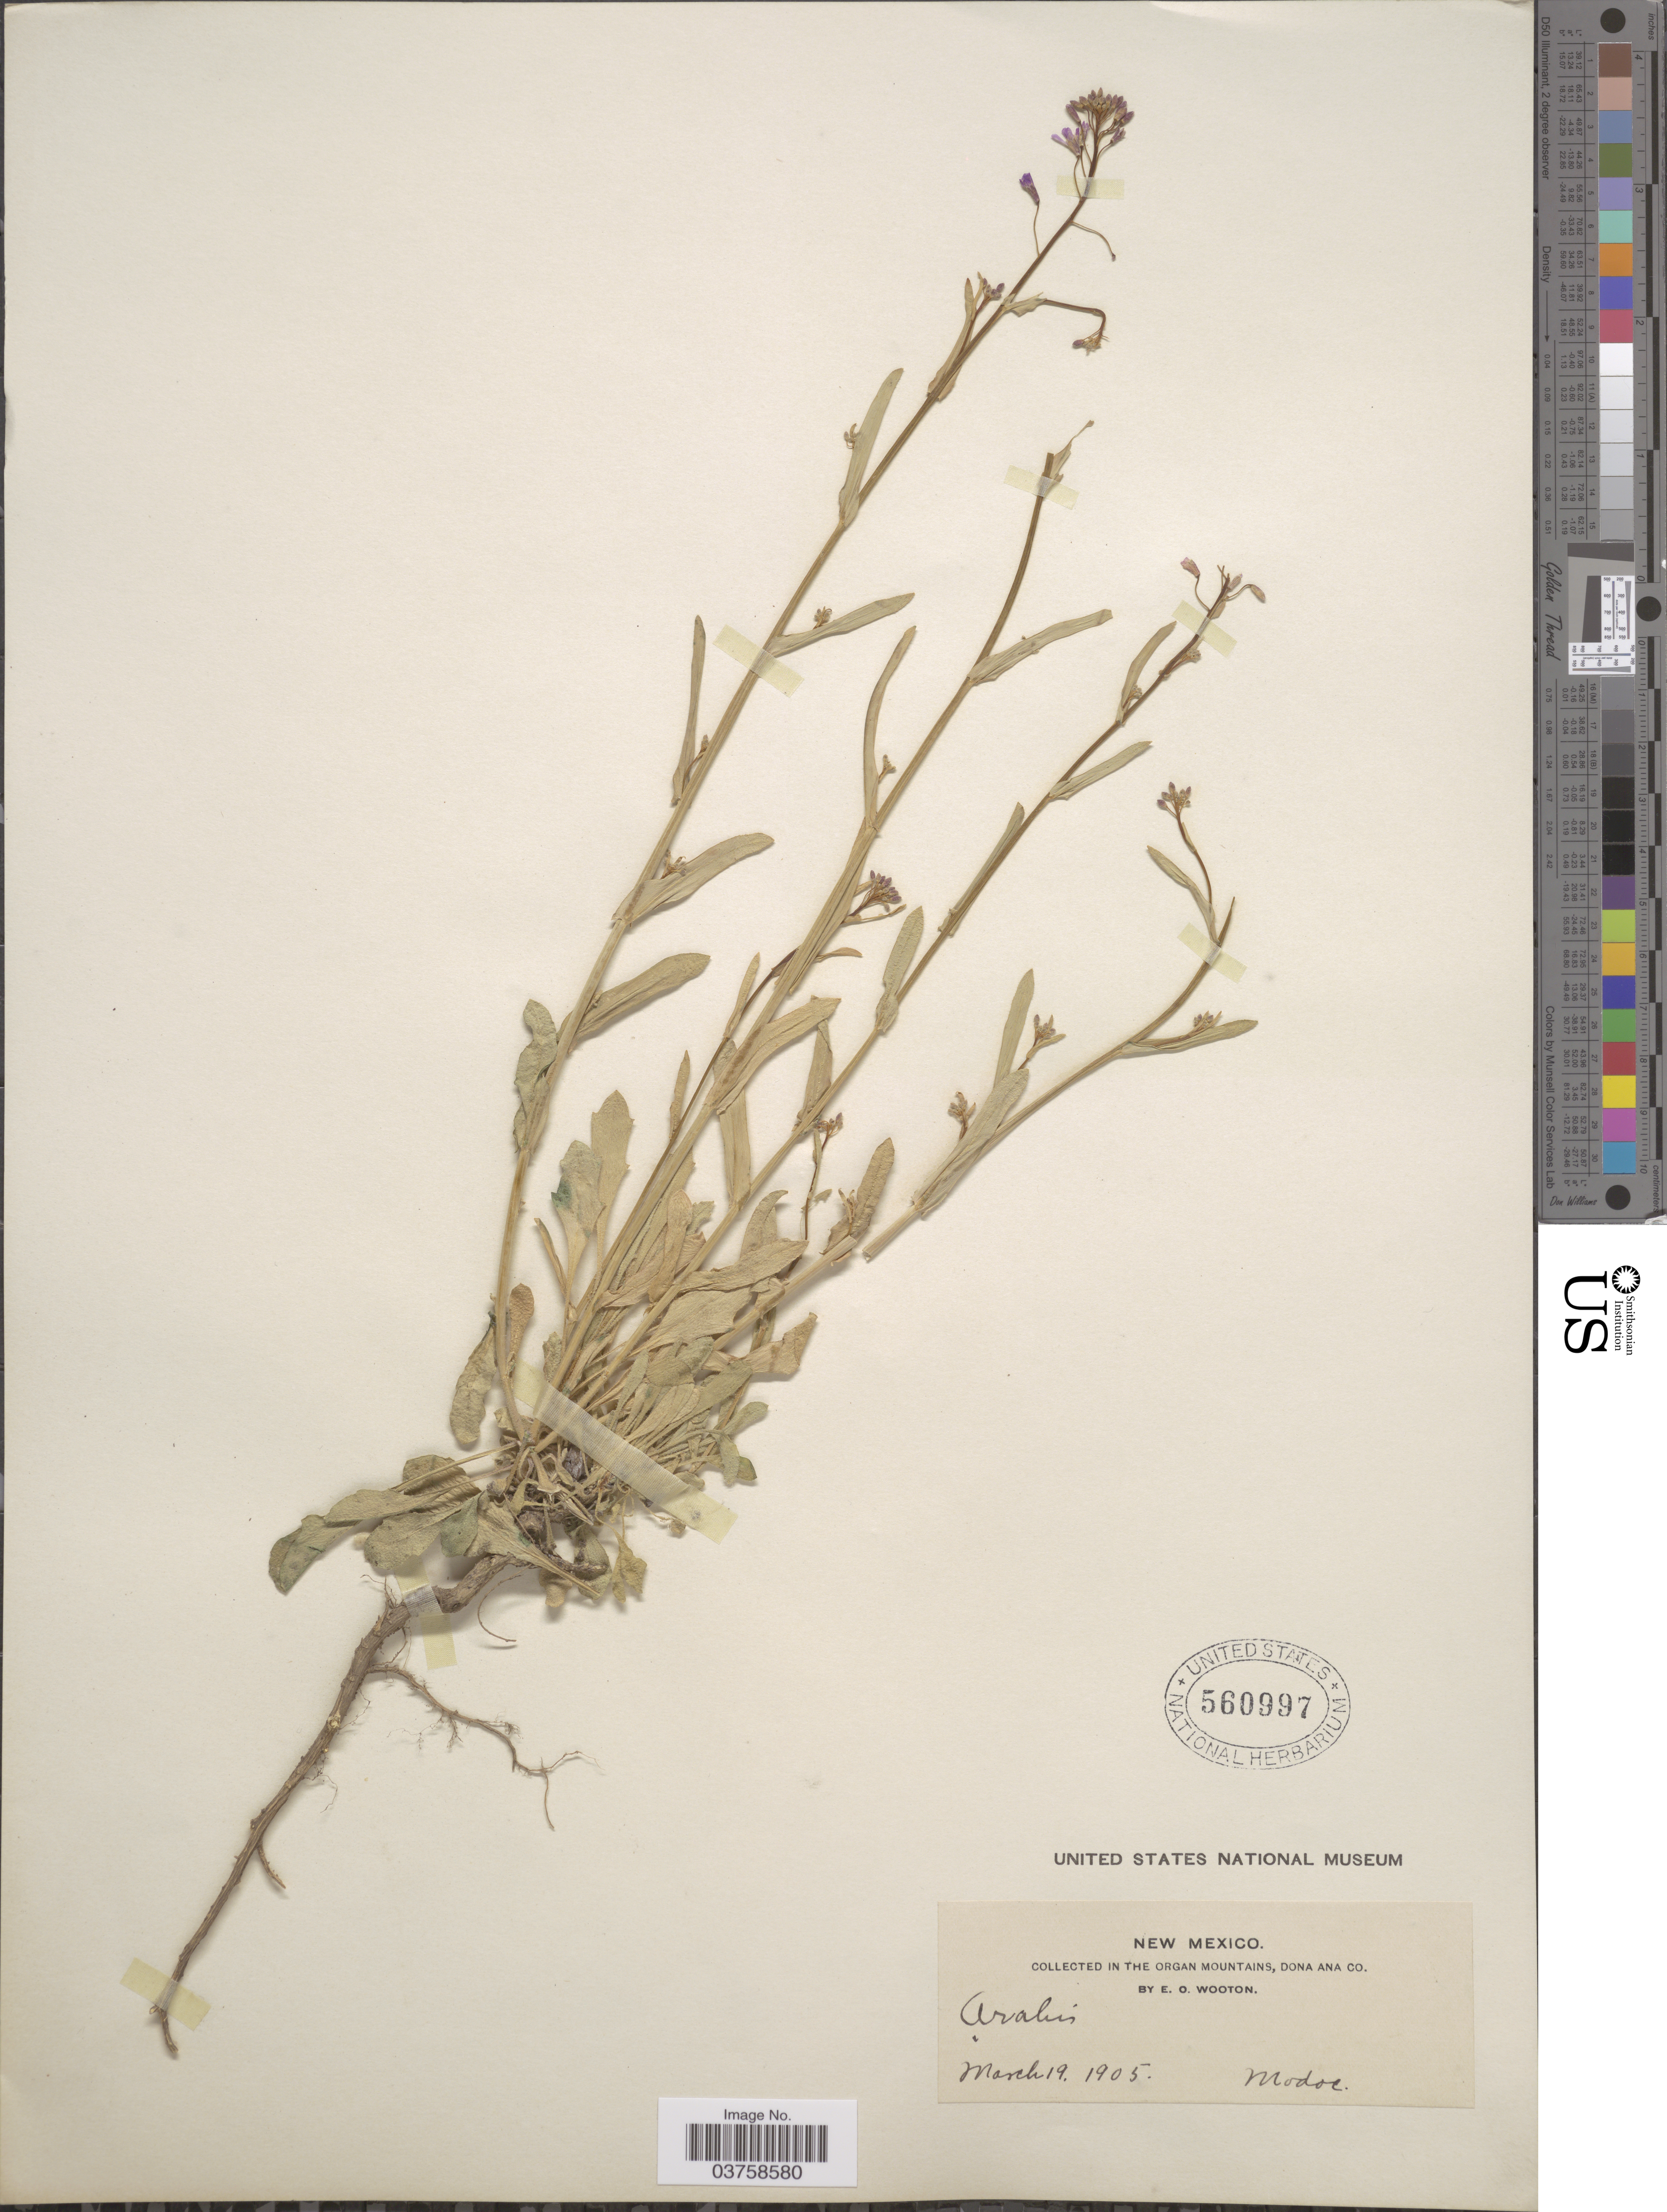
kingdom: Plantae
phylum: Tracheophyta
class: Magnoliopsida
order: Brassicales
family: Brassicaceae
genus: Arabis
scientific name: Arabis perennans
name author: S. Watson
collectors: E. O. Wooton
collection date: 1905-03-19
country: United States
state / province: New Mexico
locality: The Organ Mountains, Dona Ana Co. Modoc.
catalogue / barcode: US 560997